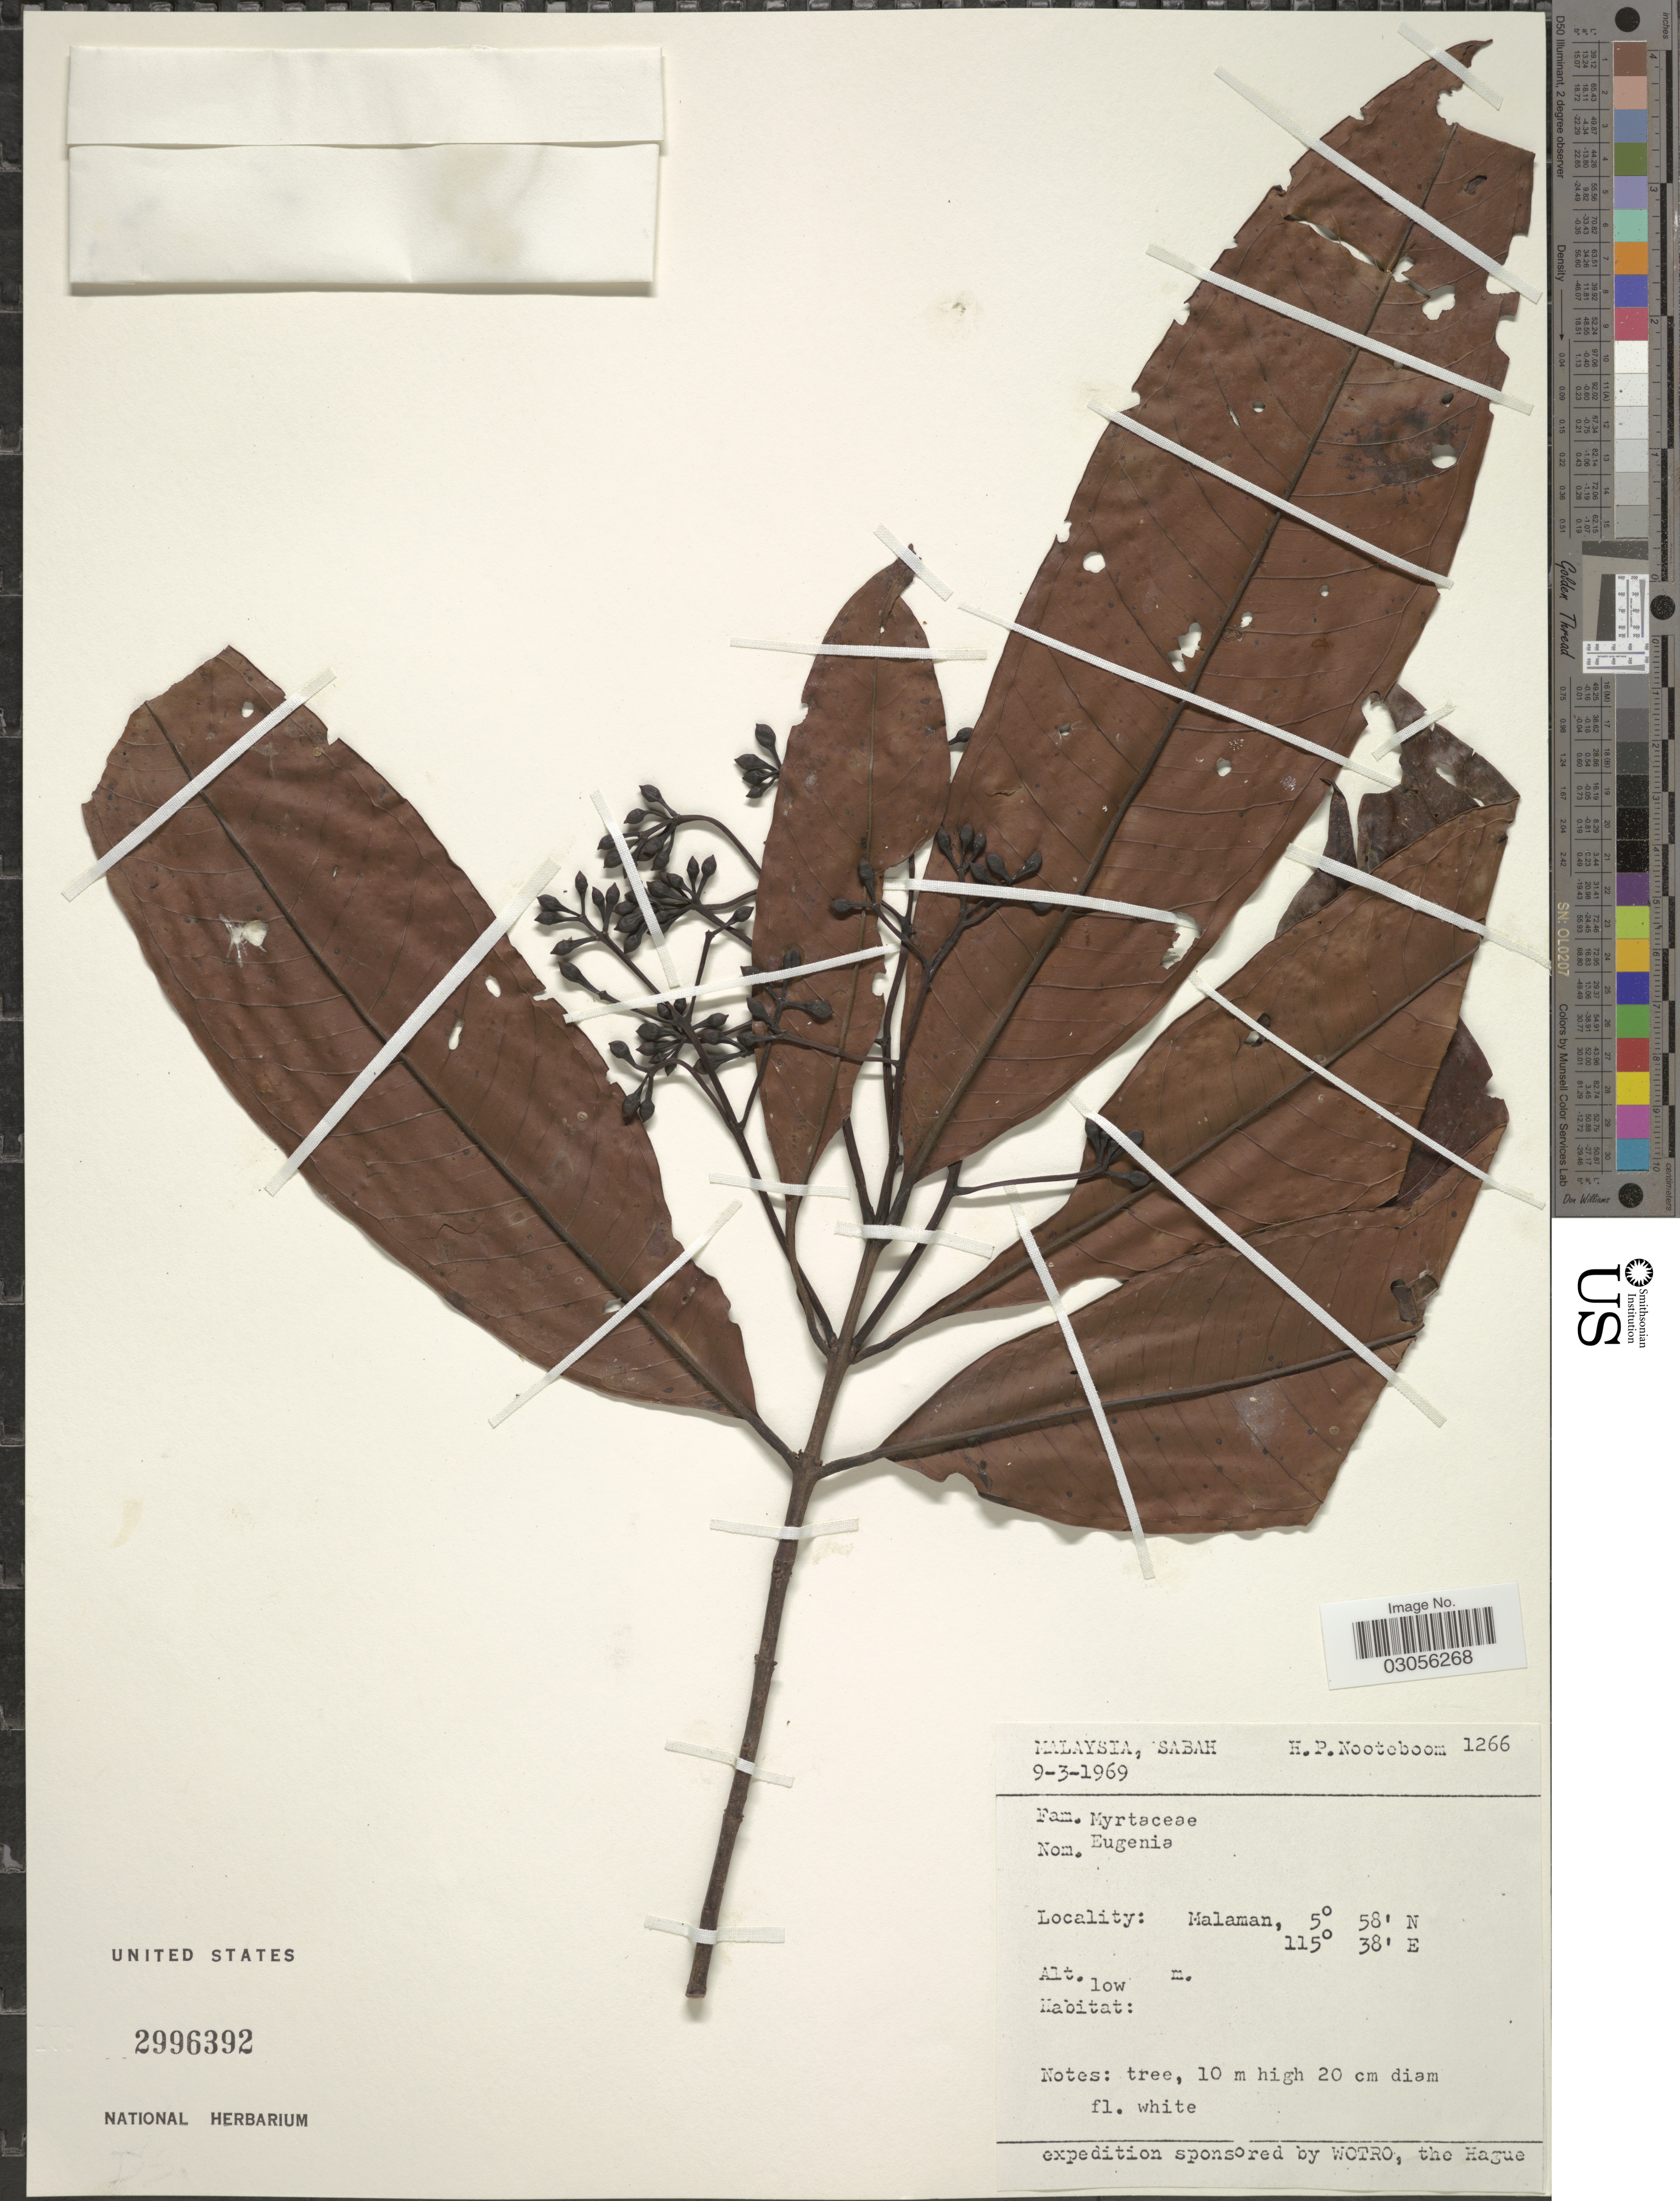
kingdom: Plantae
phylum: Tracheophyta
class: Magnoliopsida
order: Myrtales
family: Myrtaceae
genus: Syzygium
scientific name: Syzygium sp.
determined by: Strong, M. T., (US), Smithsonian Institution - National Museum of Natural History (UNITED STATES)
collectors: H. P. Nooteboom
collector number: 1266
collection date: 1969-03-09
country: Malaysia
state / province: Sabah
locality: Malaman.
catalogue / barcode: US 2996392